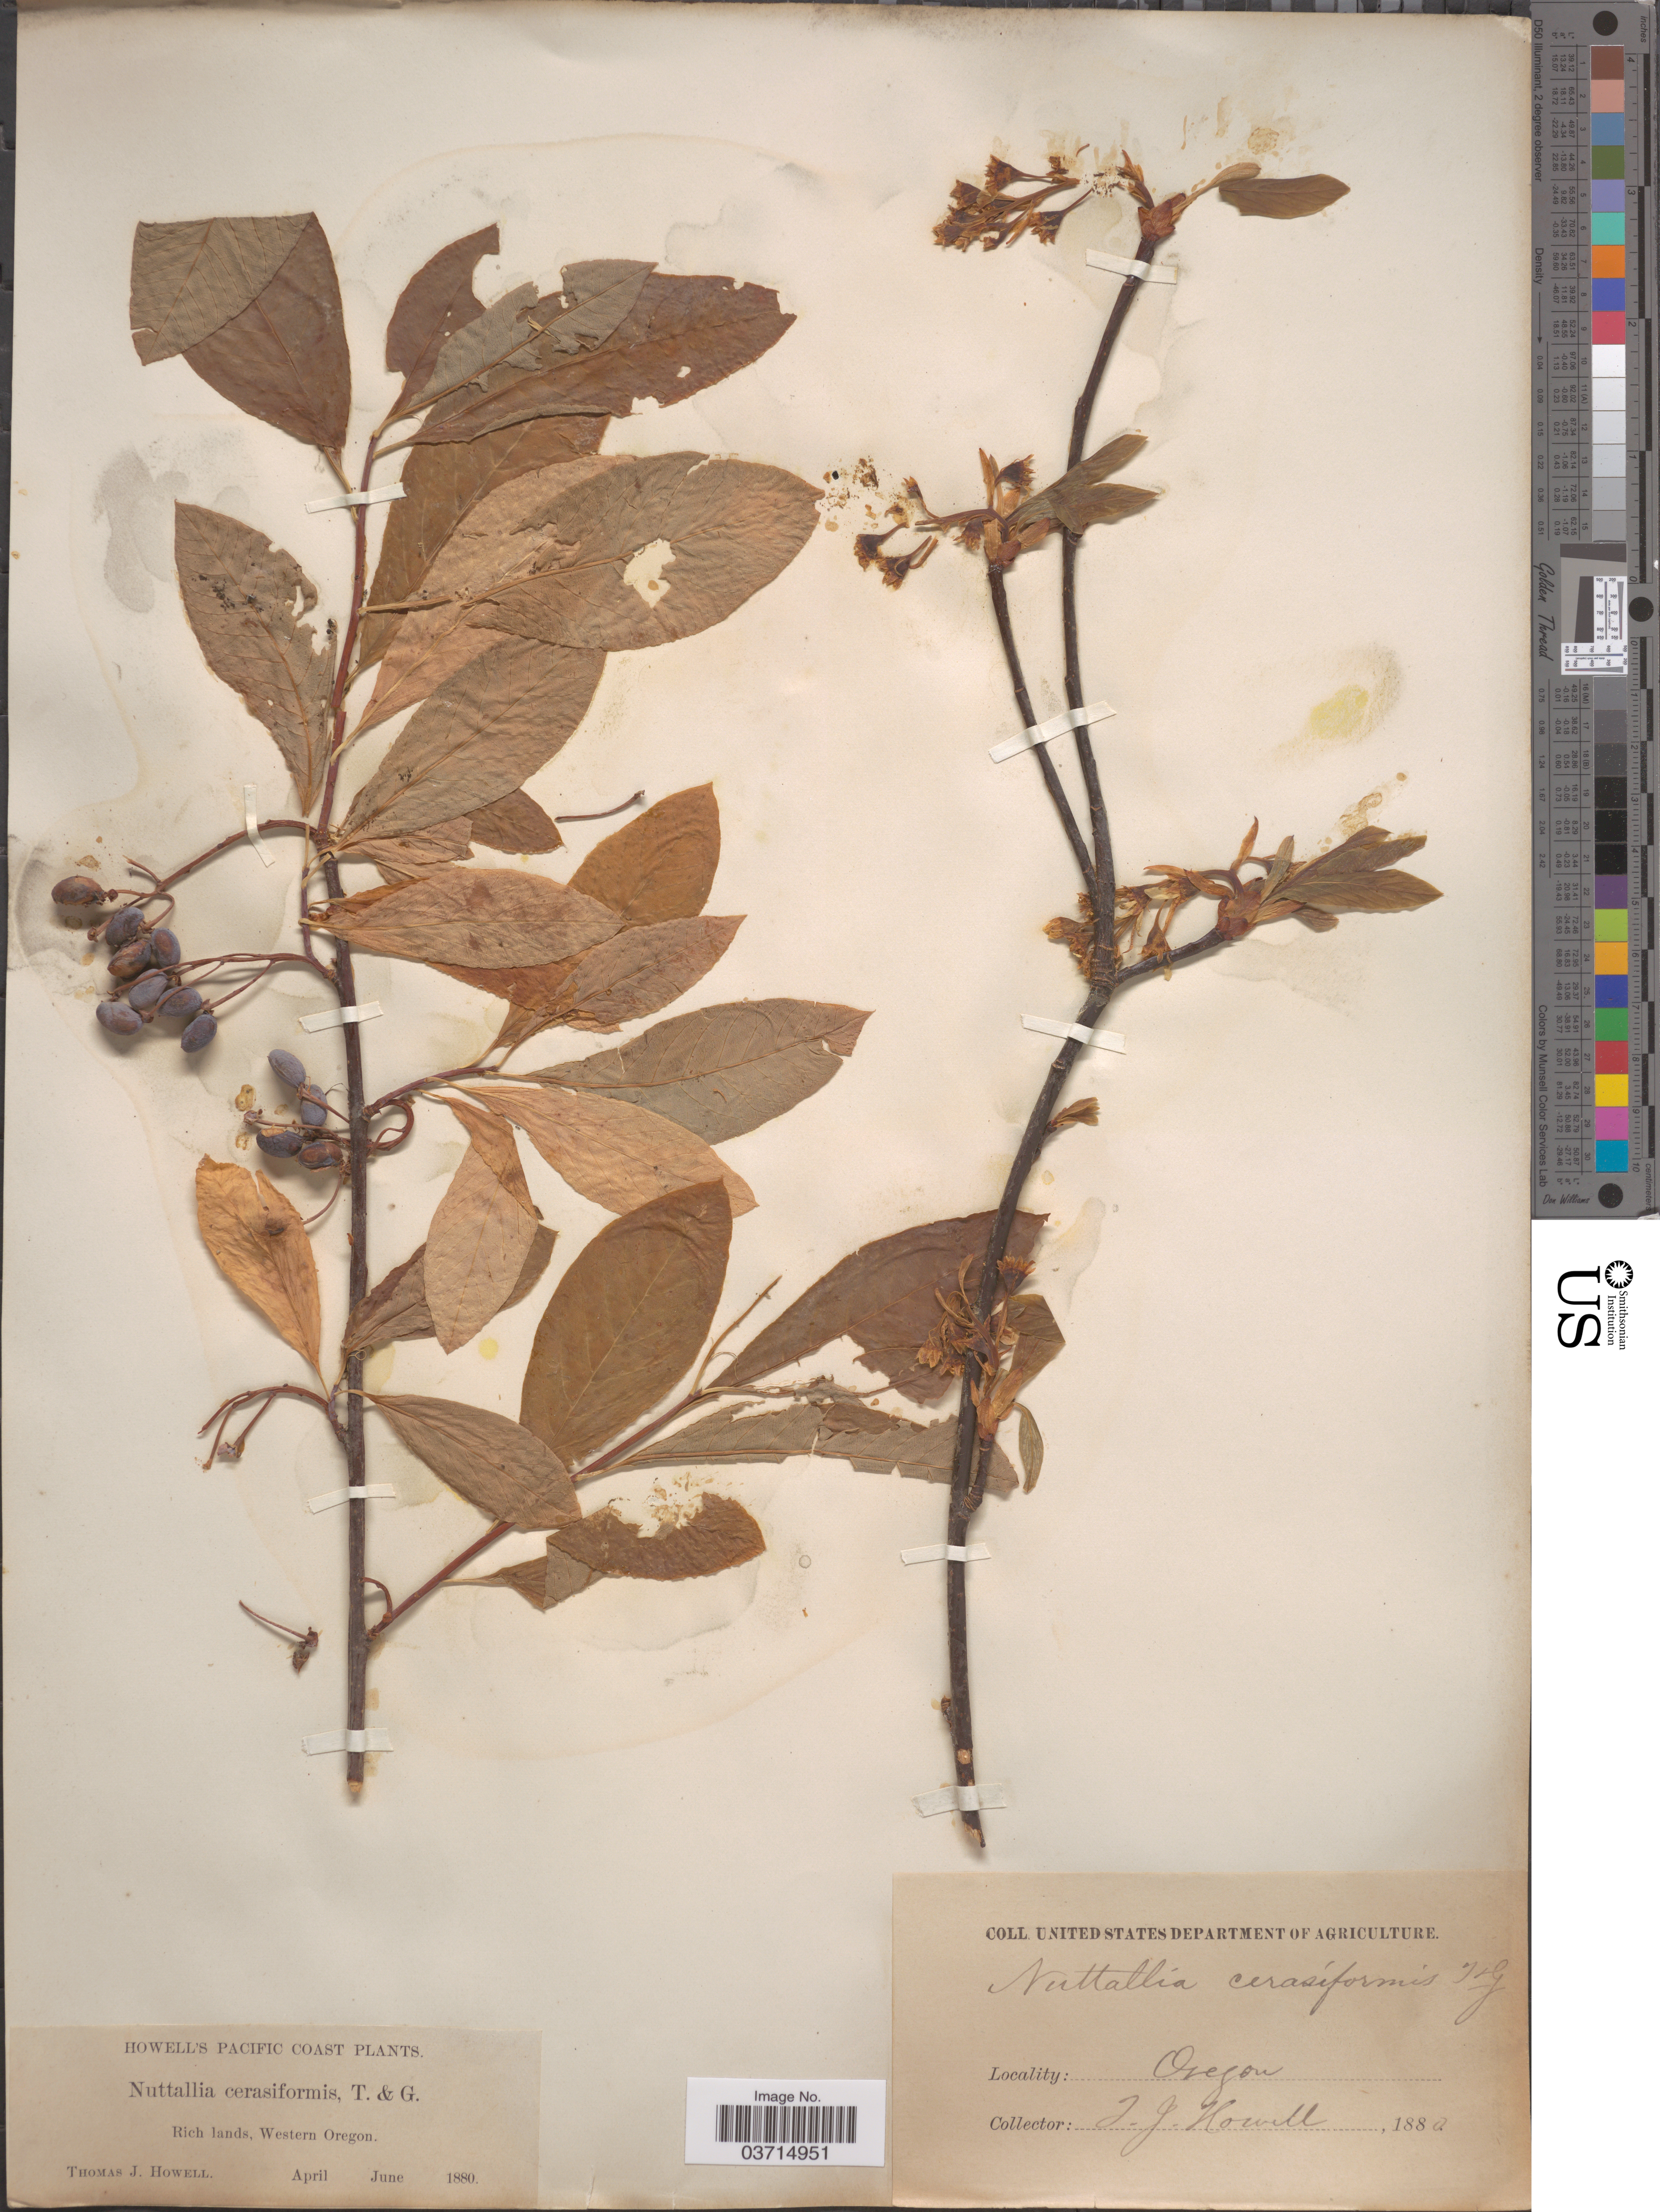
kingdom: Plantae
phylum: Tracheophyta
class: Magnoliopsida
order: Rosales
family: Rosaceae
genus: Oemleria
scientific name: Oemleria cerasiformis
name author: (Torr. & A. Gray ex Hook. & Arn.) J.W. Landon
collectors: T. J. Howell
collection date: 1880-04/1880-06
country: United States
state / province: Oregon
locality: Pacific Coast. Western Oregon.